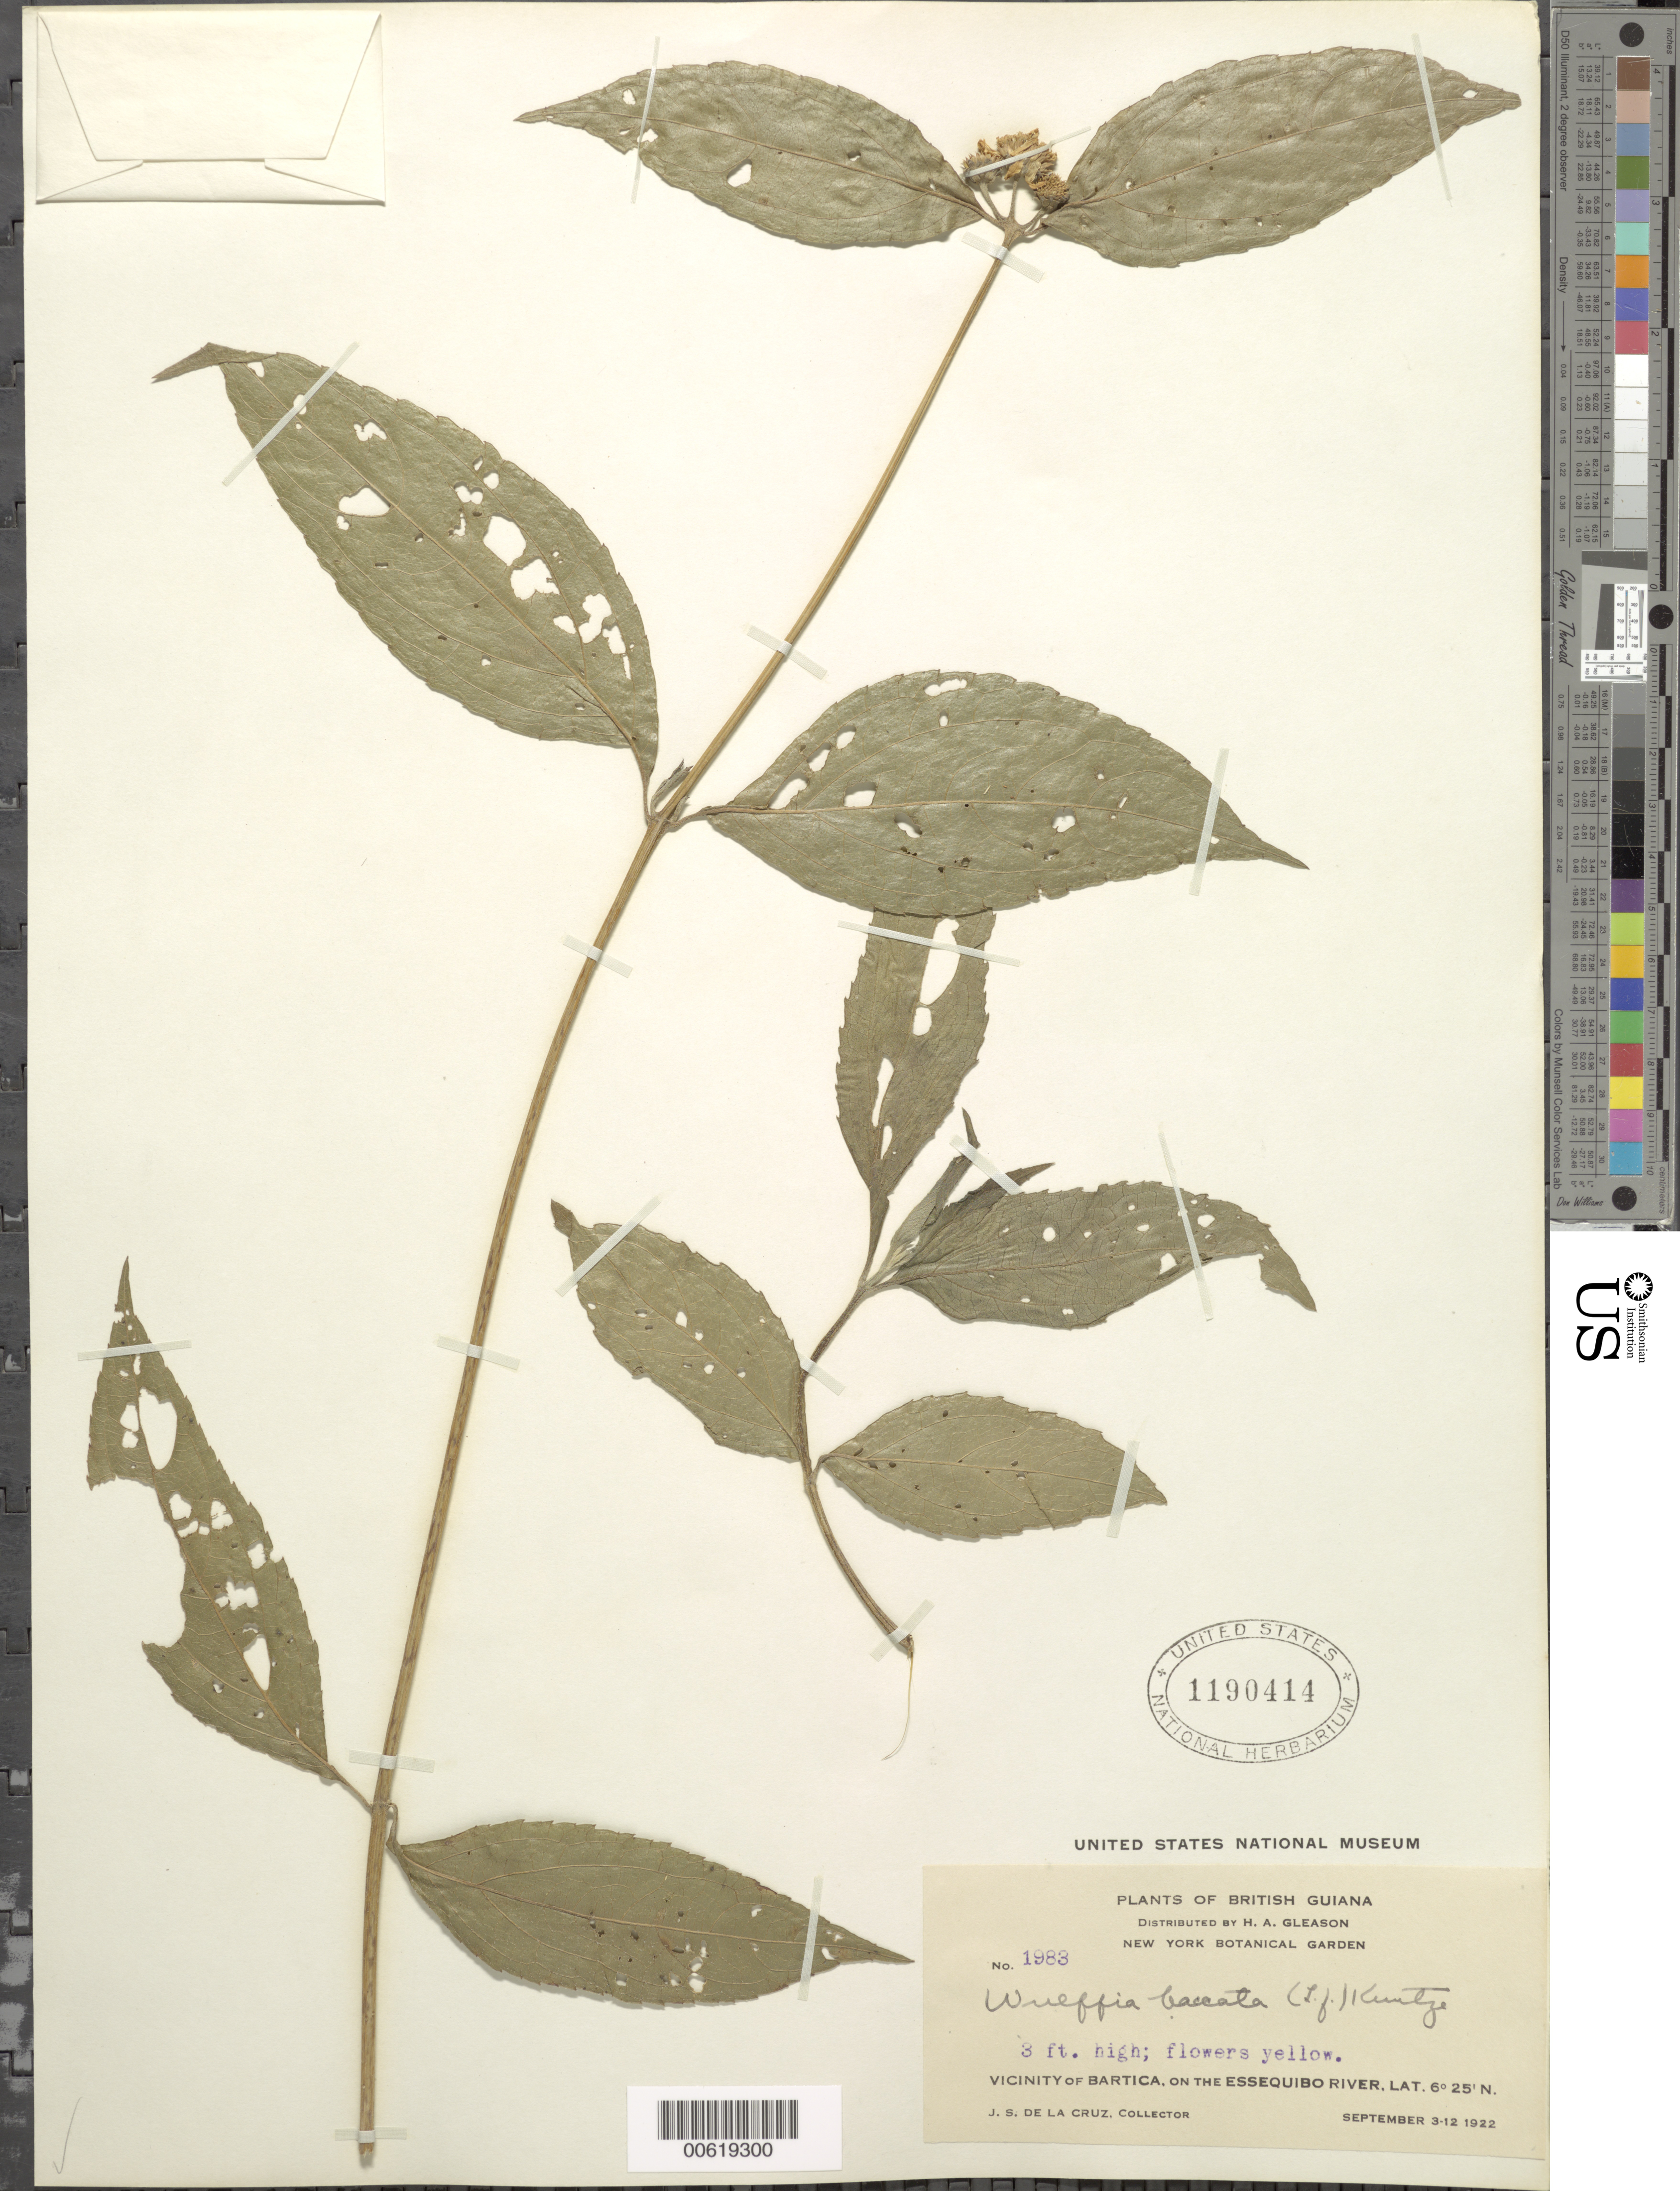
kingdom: Plantae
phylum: Tracheophyta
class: Magnoliopsida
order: Asterales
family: Asteraceae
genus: Wulffia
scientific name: Wulffia baccata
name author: (L. f.) Kuntze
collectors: J. S. de la Cruz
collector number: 1983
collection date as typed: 3-Sep-22 to 12-Sep-22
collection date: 1922-09-03/1922-09-12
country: Guyana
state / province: Cuyuni-Mazaruni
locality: Bartica, vic., on the Essequibo River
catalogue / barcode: US 1190414